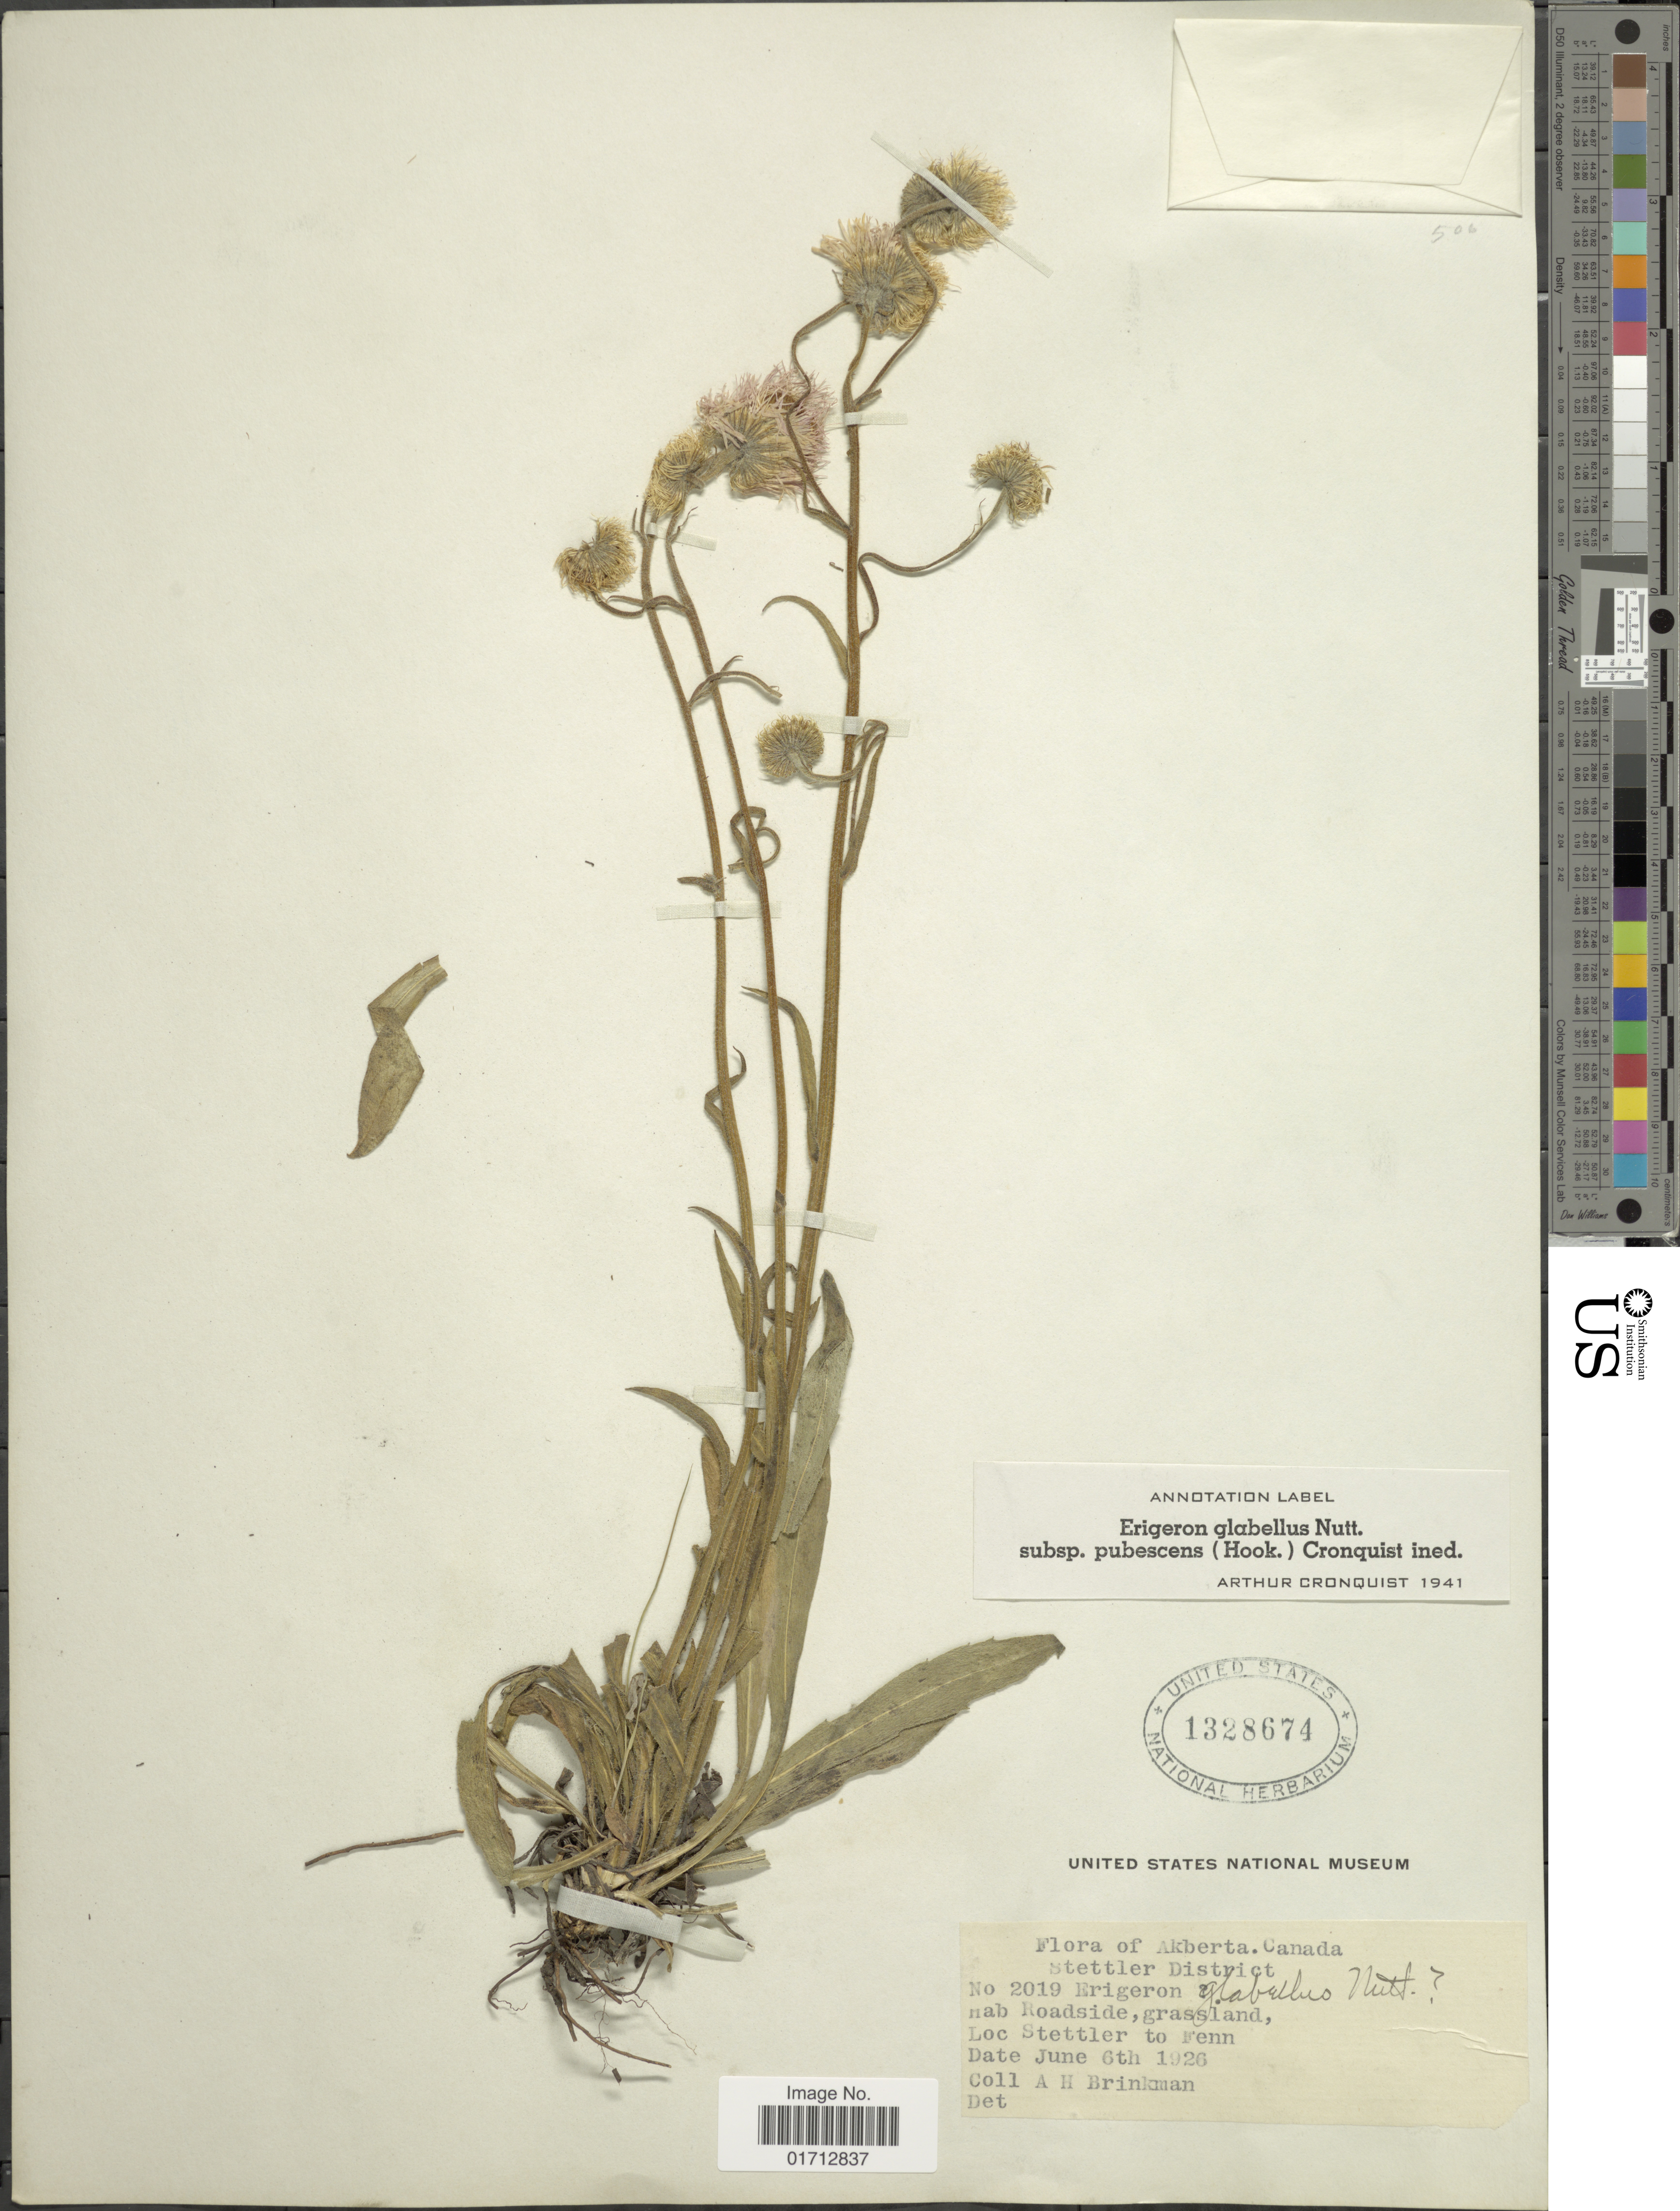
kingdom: Plantae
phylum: Tracheophyta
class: Magnoliopsida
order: Asterales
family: Asteraceae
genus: Erigeron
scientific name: Erigeron glabellus subsp. pubescens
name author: (Hook.) Cronq.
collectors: A. Brinkman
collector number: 2019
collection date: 1926-06-06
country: Canada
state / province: Alberta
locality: Stettler District, Stettler to Fernn.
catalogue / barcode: US 1328674